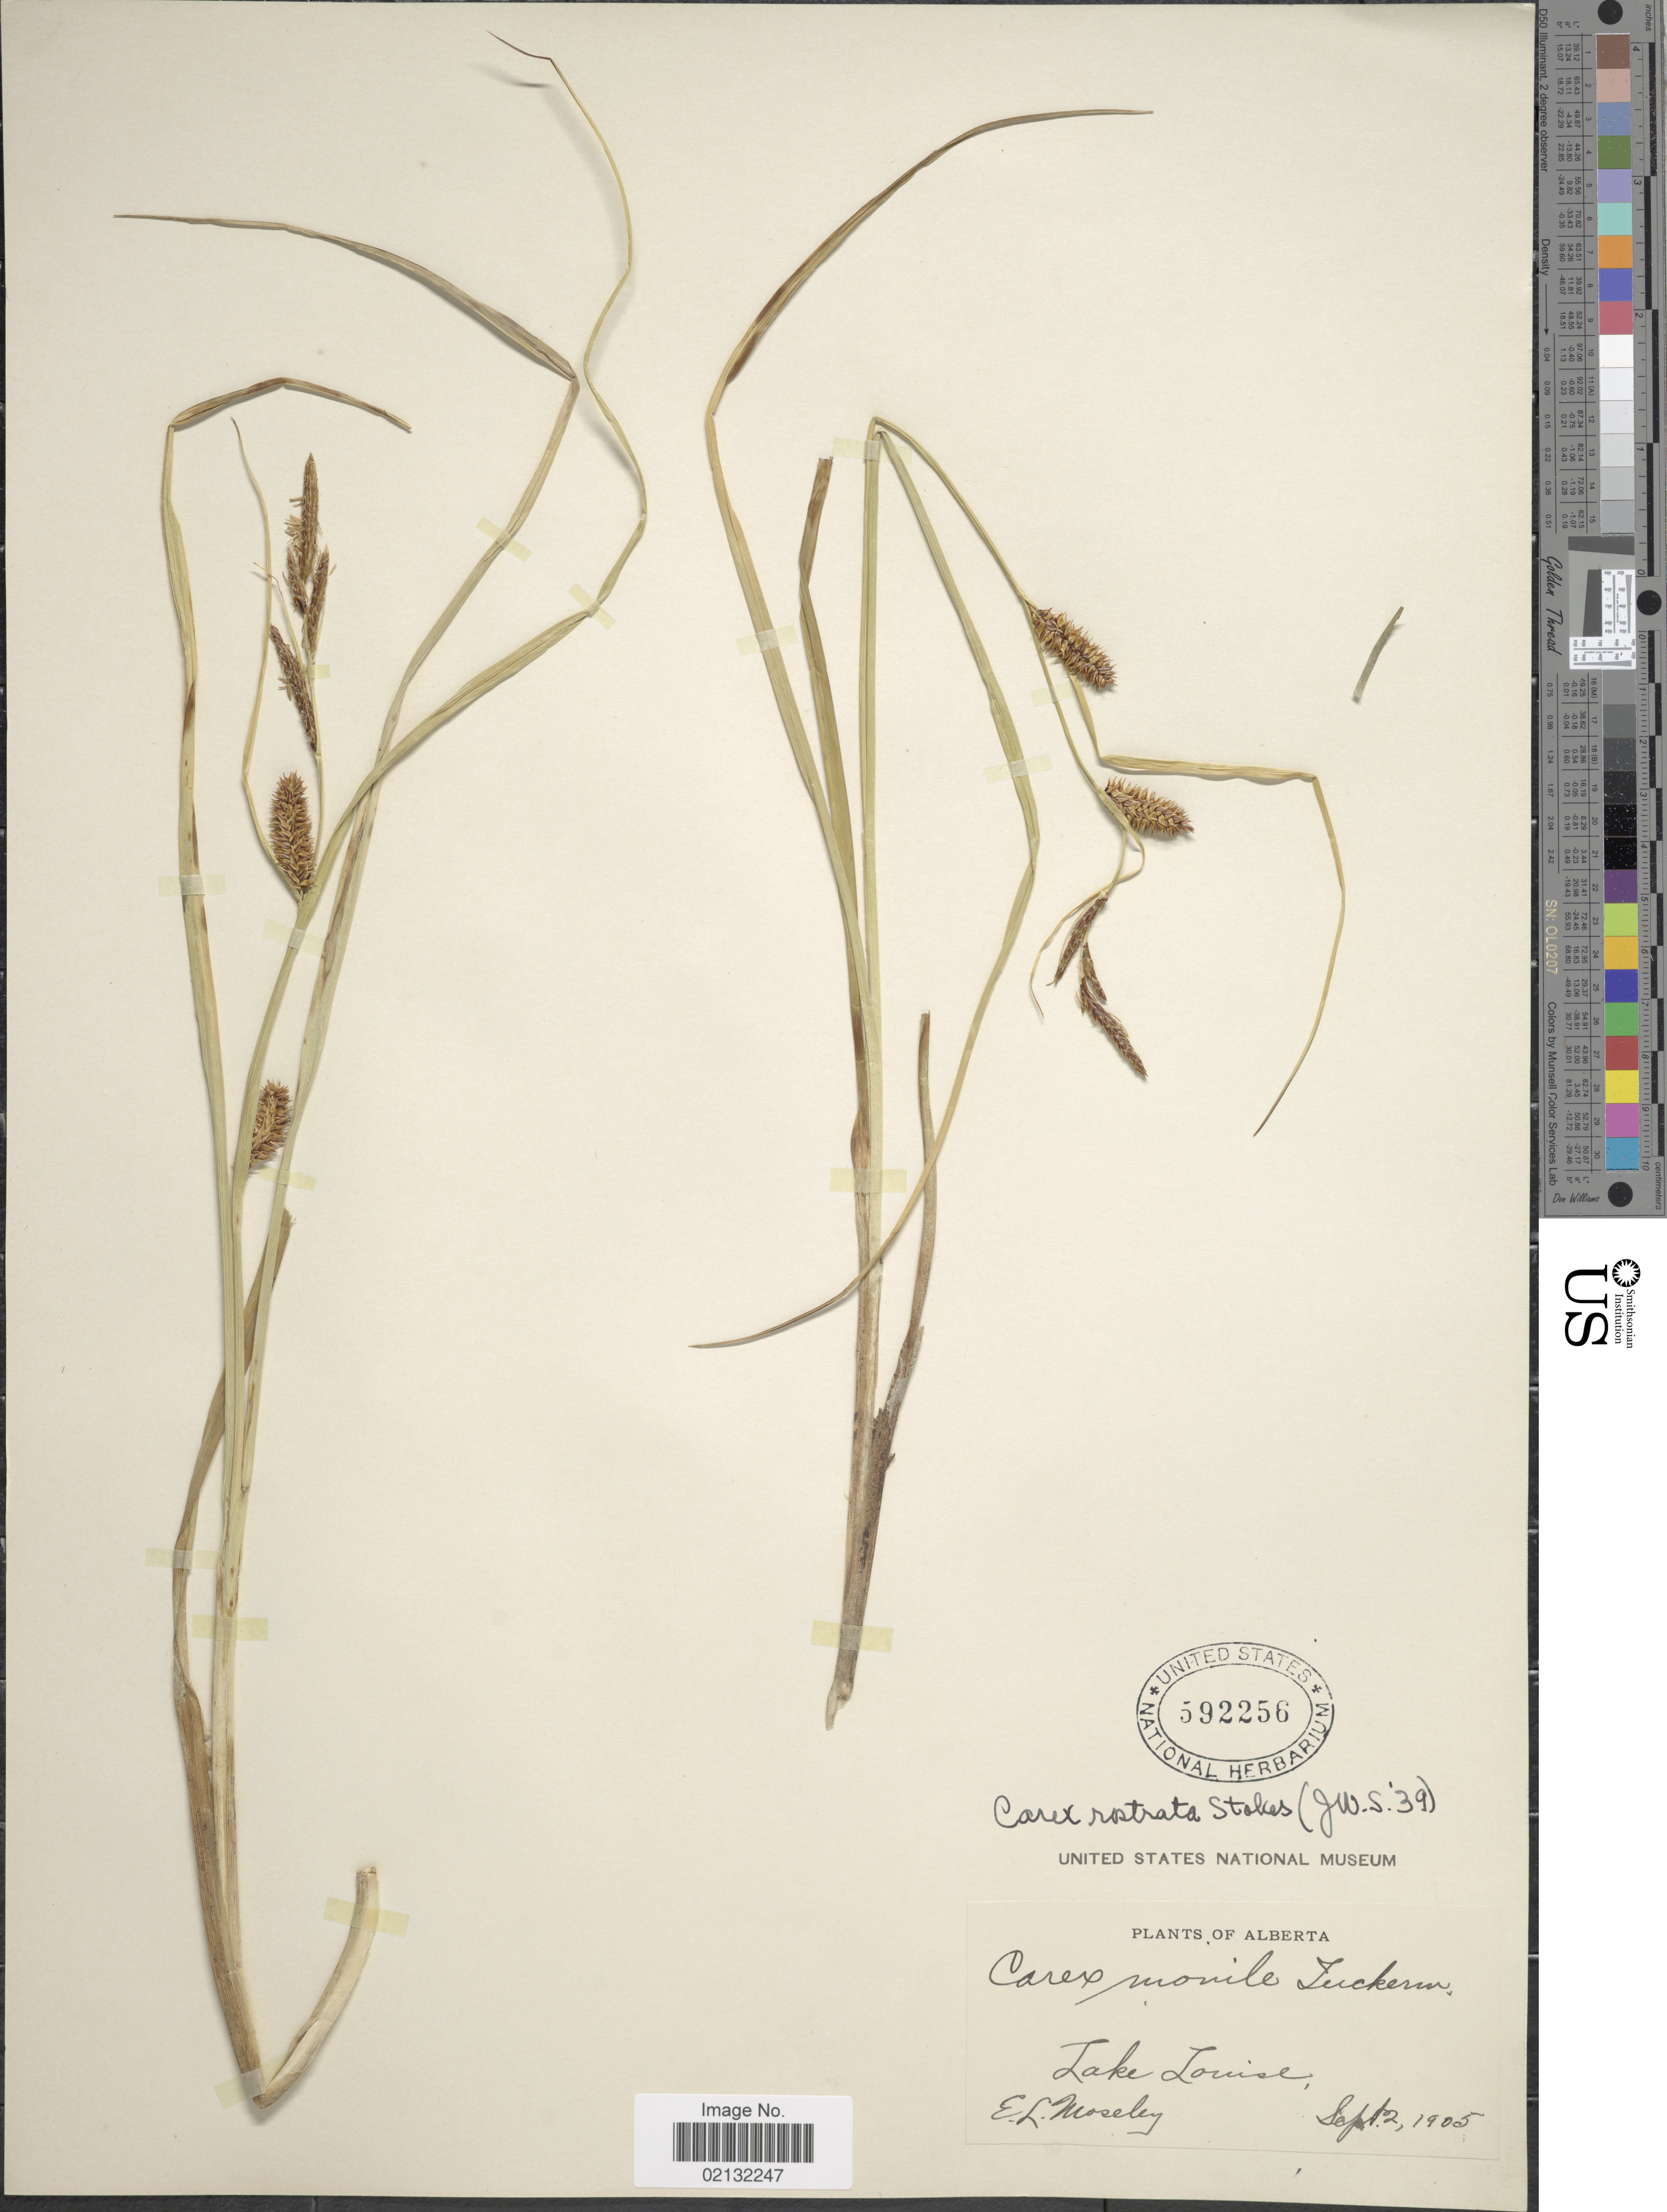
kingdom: Plantae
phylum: Tracheophyta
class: Liliopsida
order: Poales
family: Cyperaceae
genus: Carex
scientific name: Carex rostrata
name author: Stokes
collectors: E. Moseley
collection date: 1905-09-02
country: Canada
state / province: Alberta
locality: Lake Louise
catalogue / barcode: US 592256